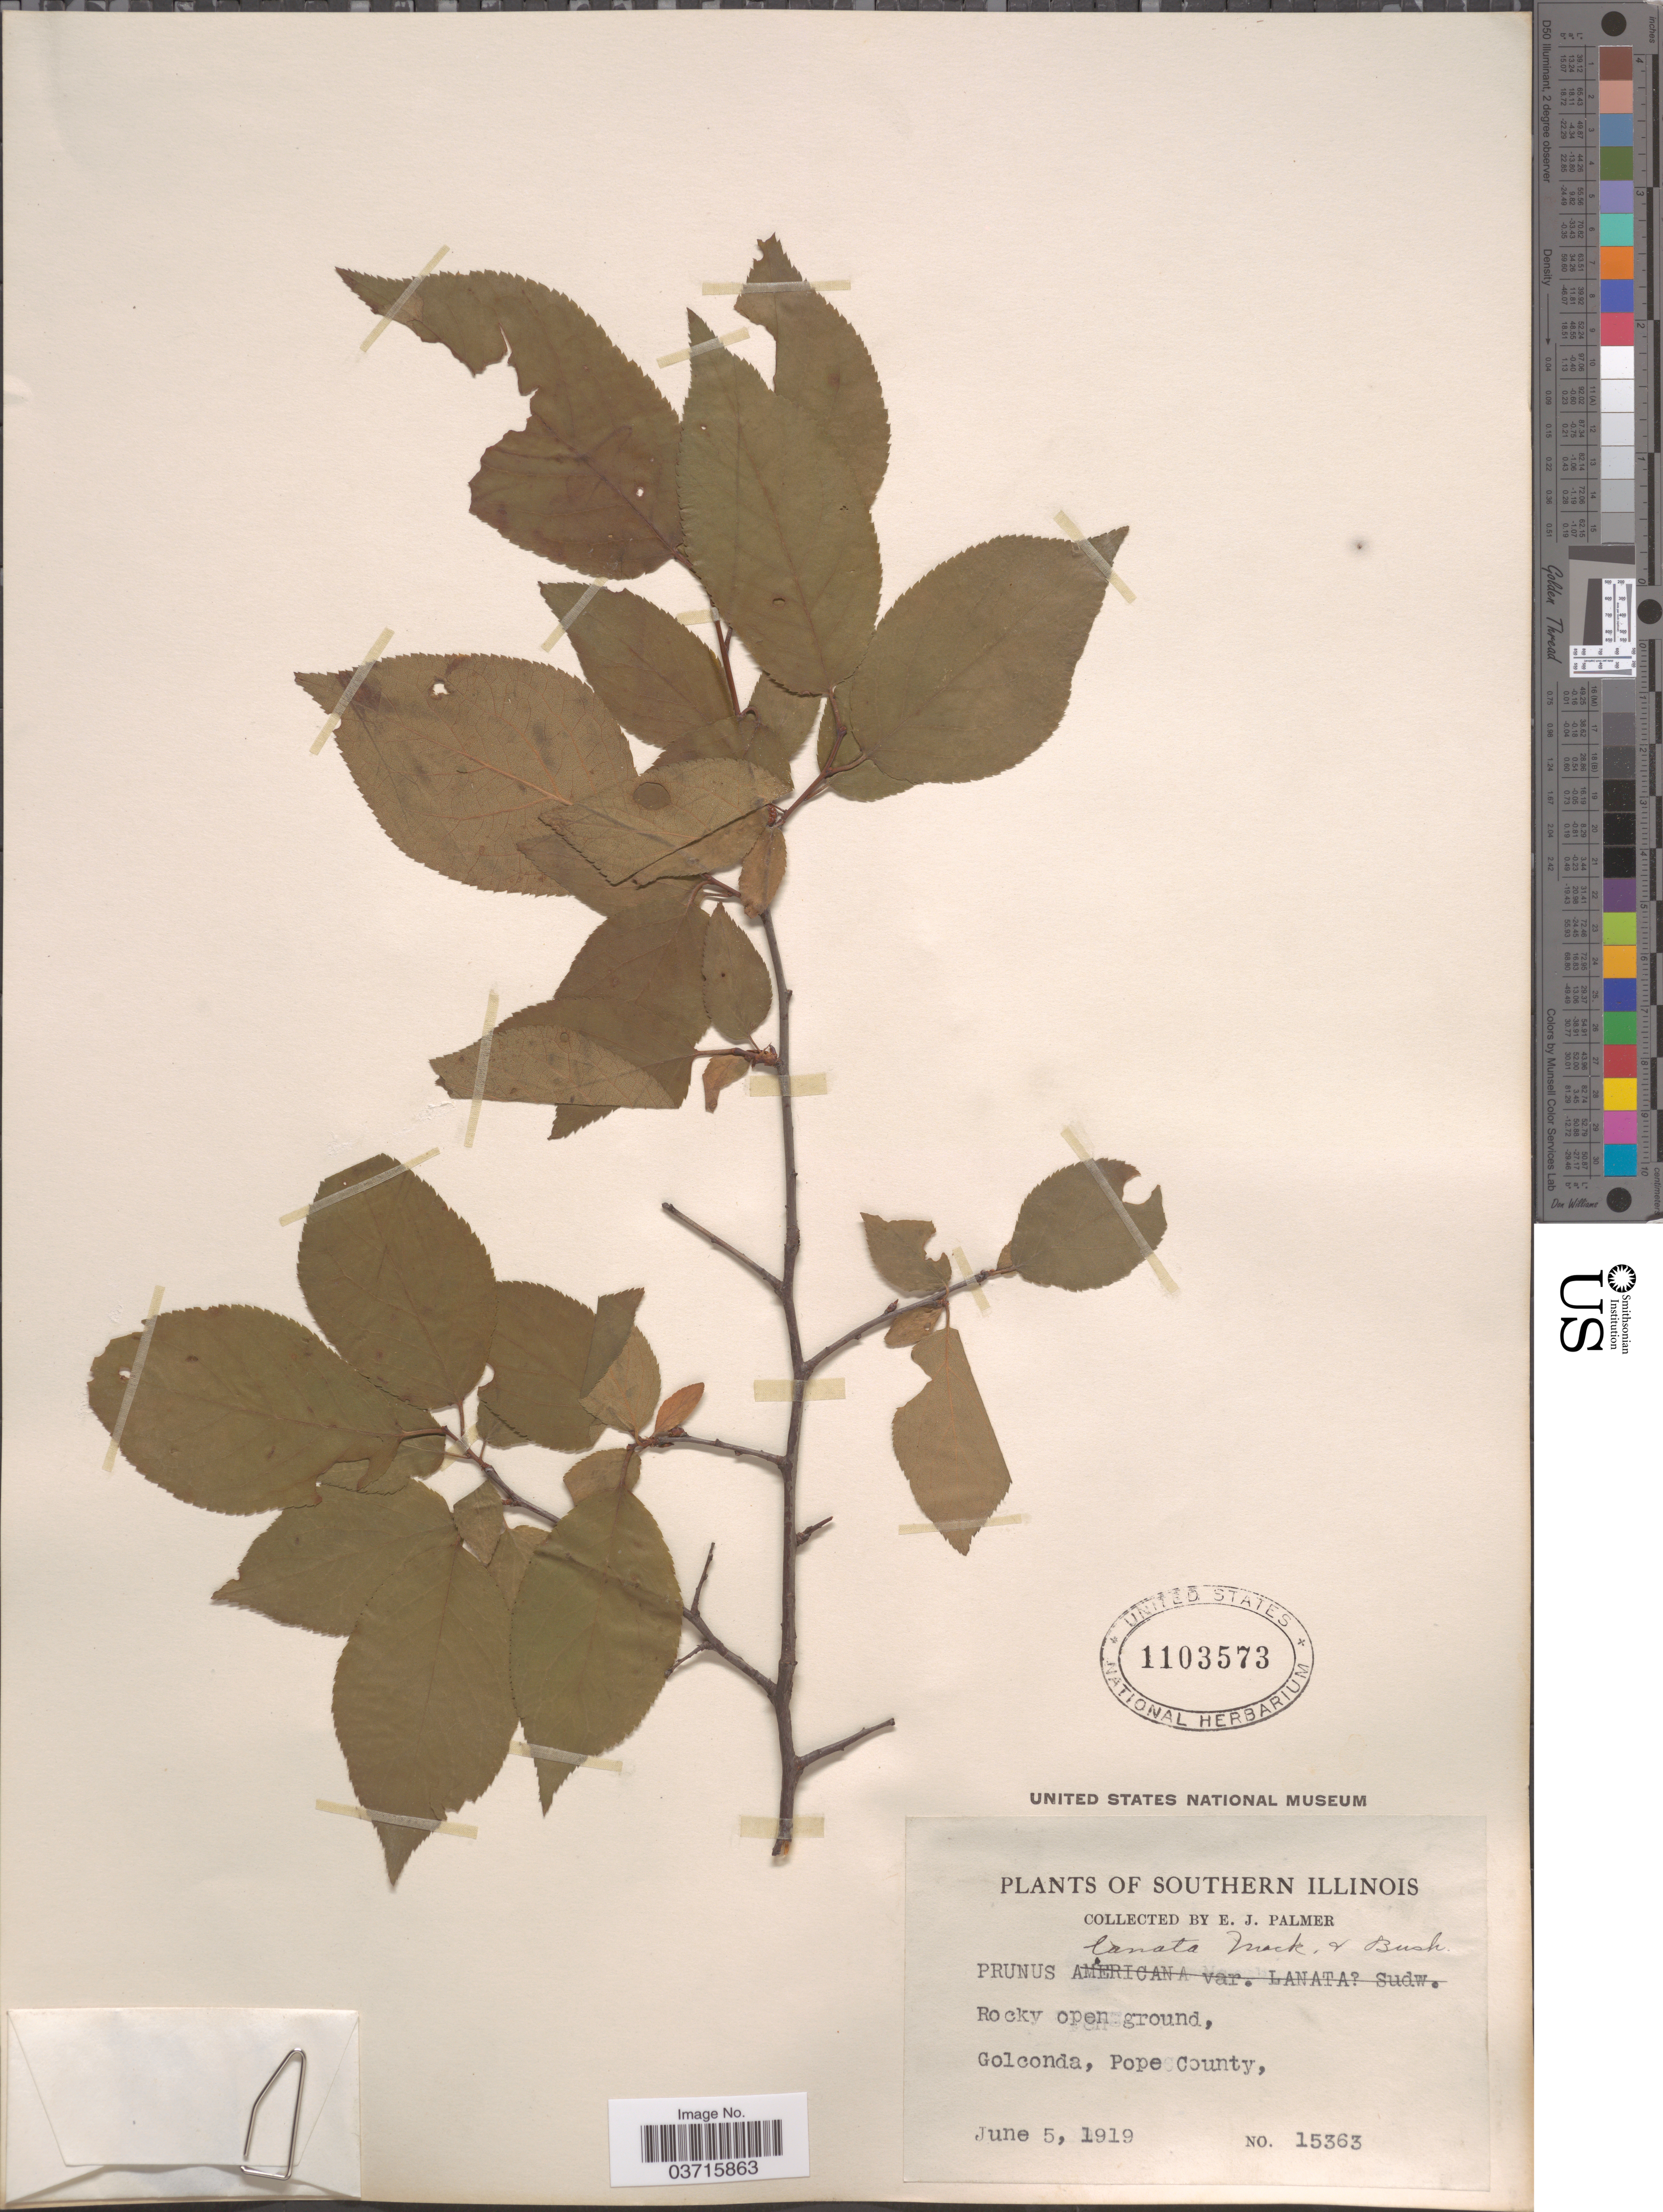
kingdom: Plantae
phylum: Tracheophyta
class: Magnoliopsida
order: Rosales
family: Rosaceae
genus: Prunus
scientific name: Prunus lanata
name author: (Sudw.) Mack. & Bush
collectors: E. J. Palmer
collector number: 15363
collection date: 1919-06-05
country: United States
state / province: Illinois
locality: Southern Illinois. Rocky open ground, Golconda, Pope County.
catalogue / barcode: US 1103573